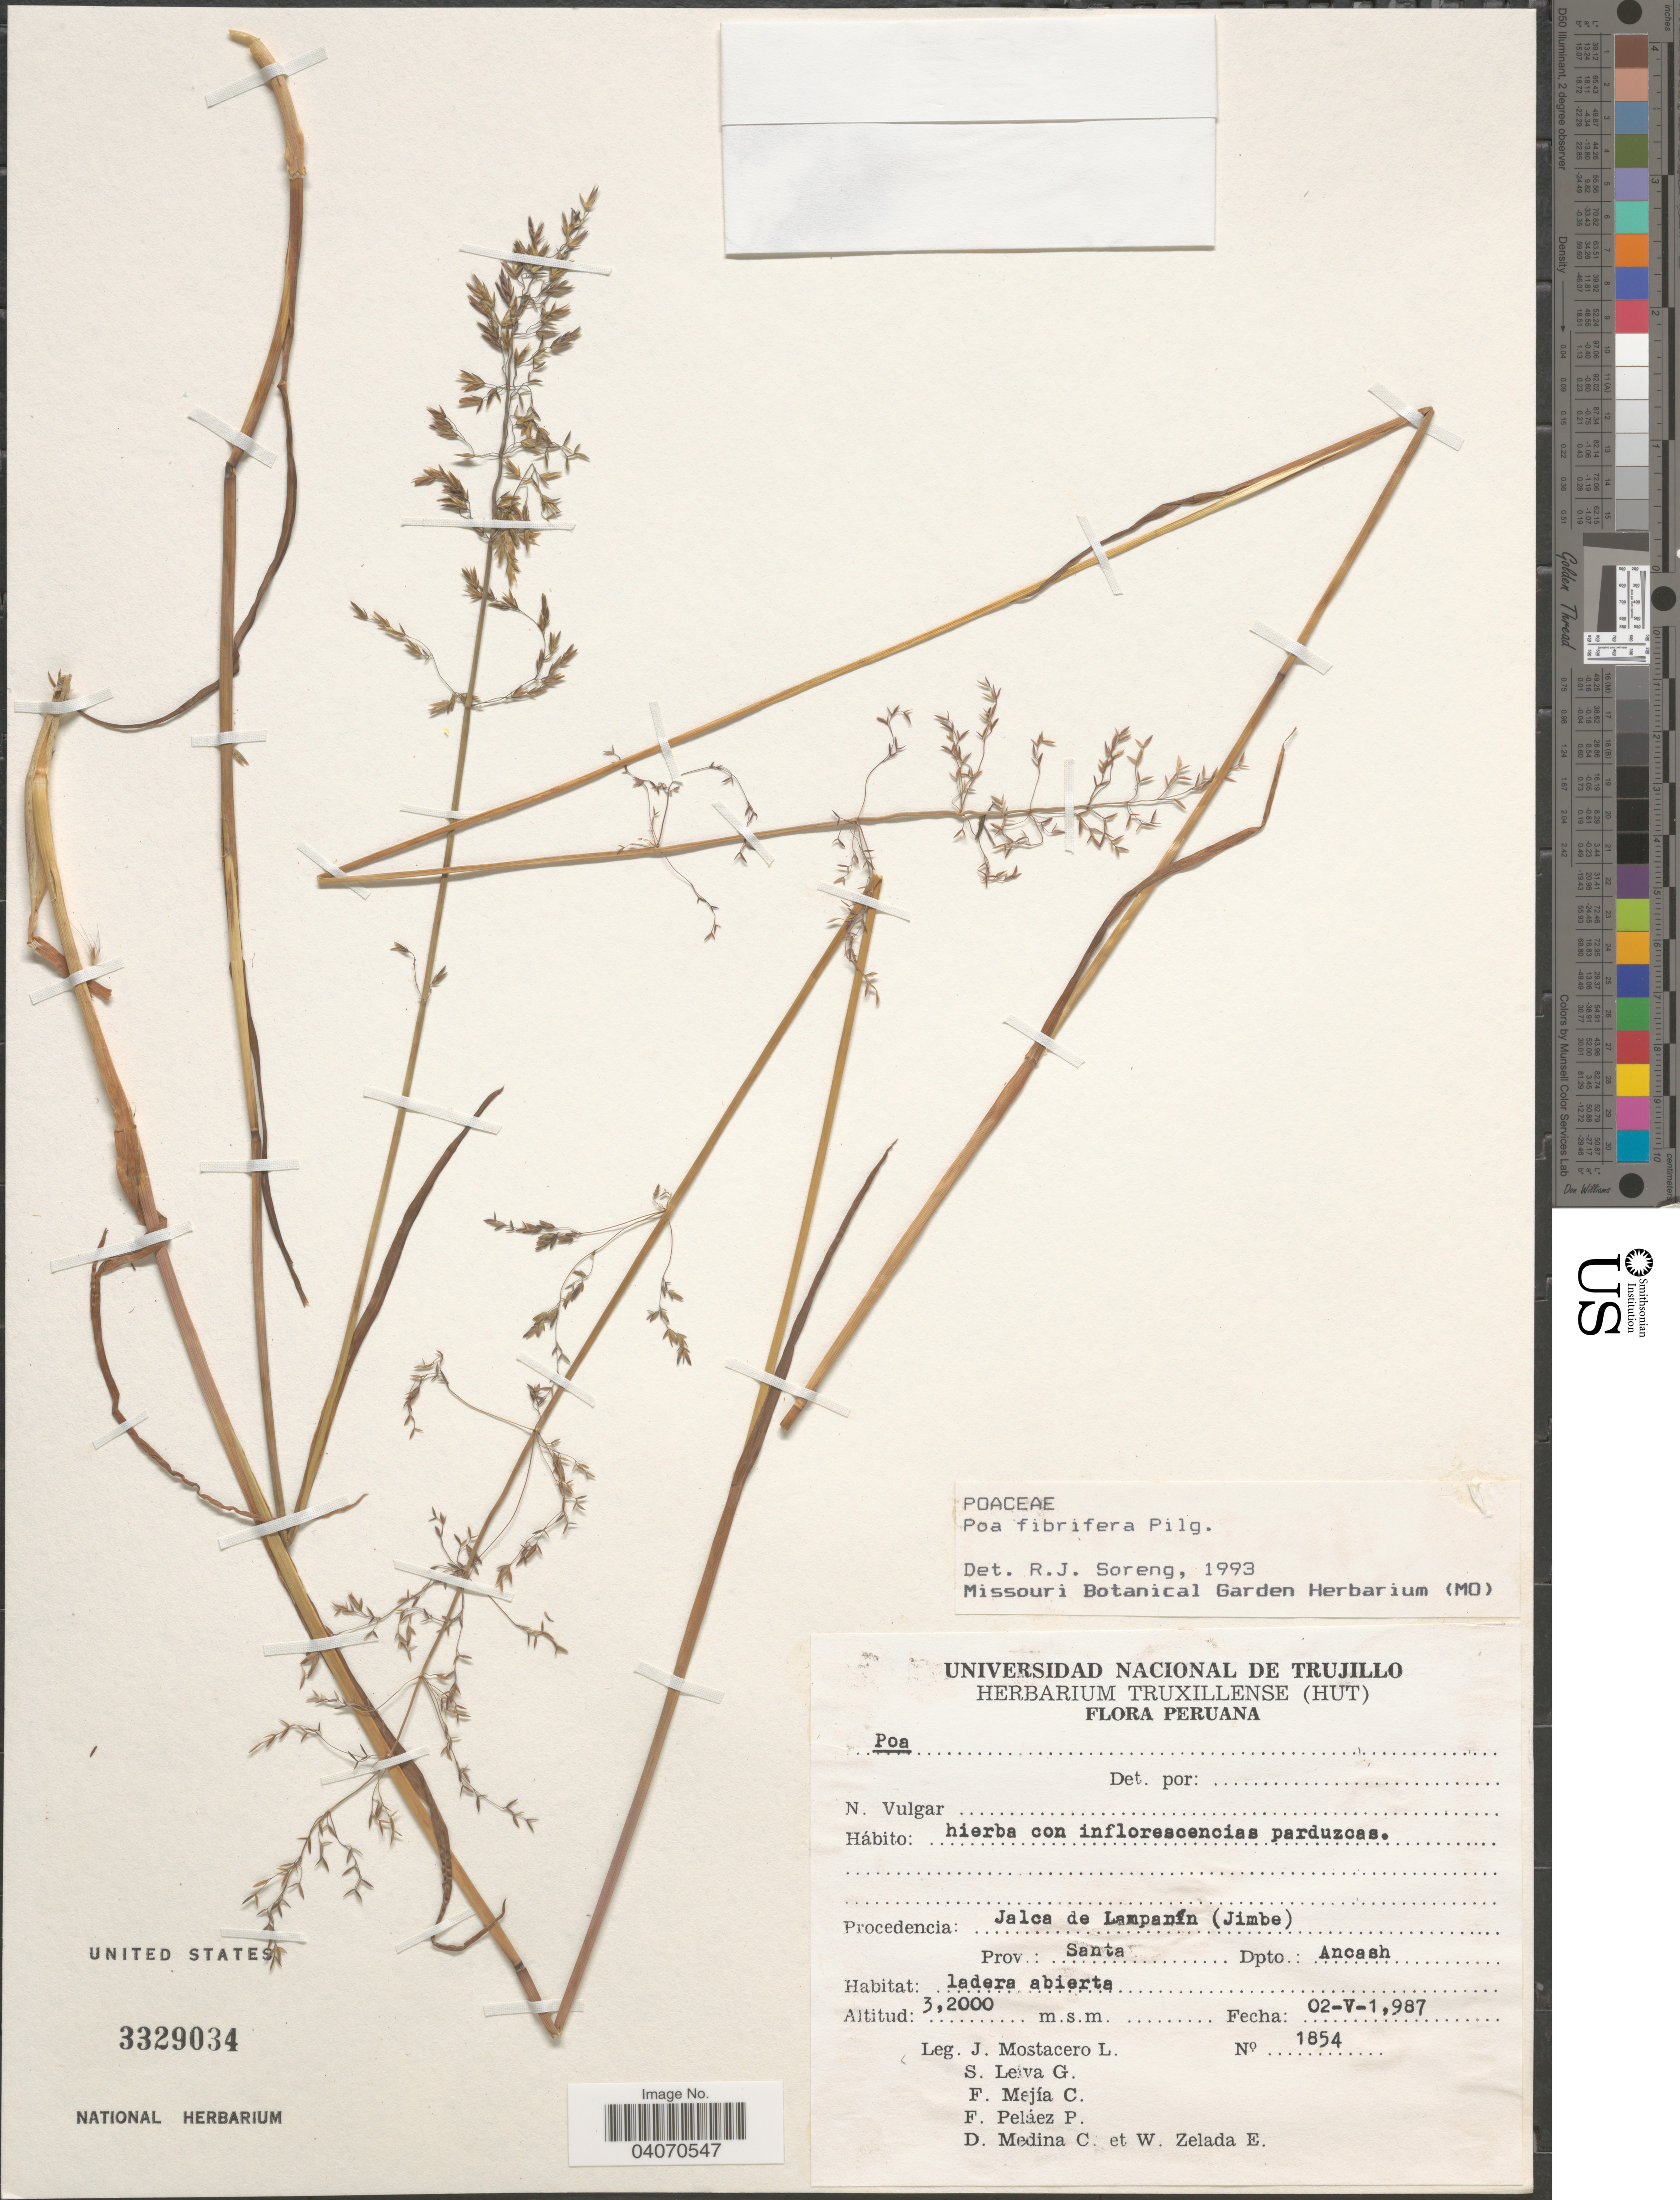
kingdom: Plantae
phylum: Tracheophyta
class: Liliopsida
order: Poales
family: Poaceae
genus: Poa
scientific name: Poa fibrifera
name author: Pilg.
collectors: J. Mostacero L., S. Leiva G., F. Mejia C., F. Pelaez P. & et al.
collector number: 1854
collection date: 1987-05-02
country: Peru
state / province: Ancash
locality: Jalca de Lampanín (Jimbe). Prov.: Santa. Dpto.: Ancash.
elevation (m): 32000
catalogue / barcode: US 3329034